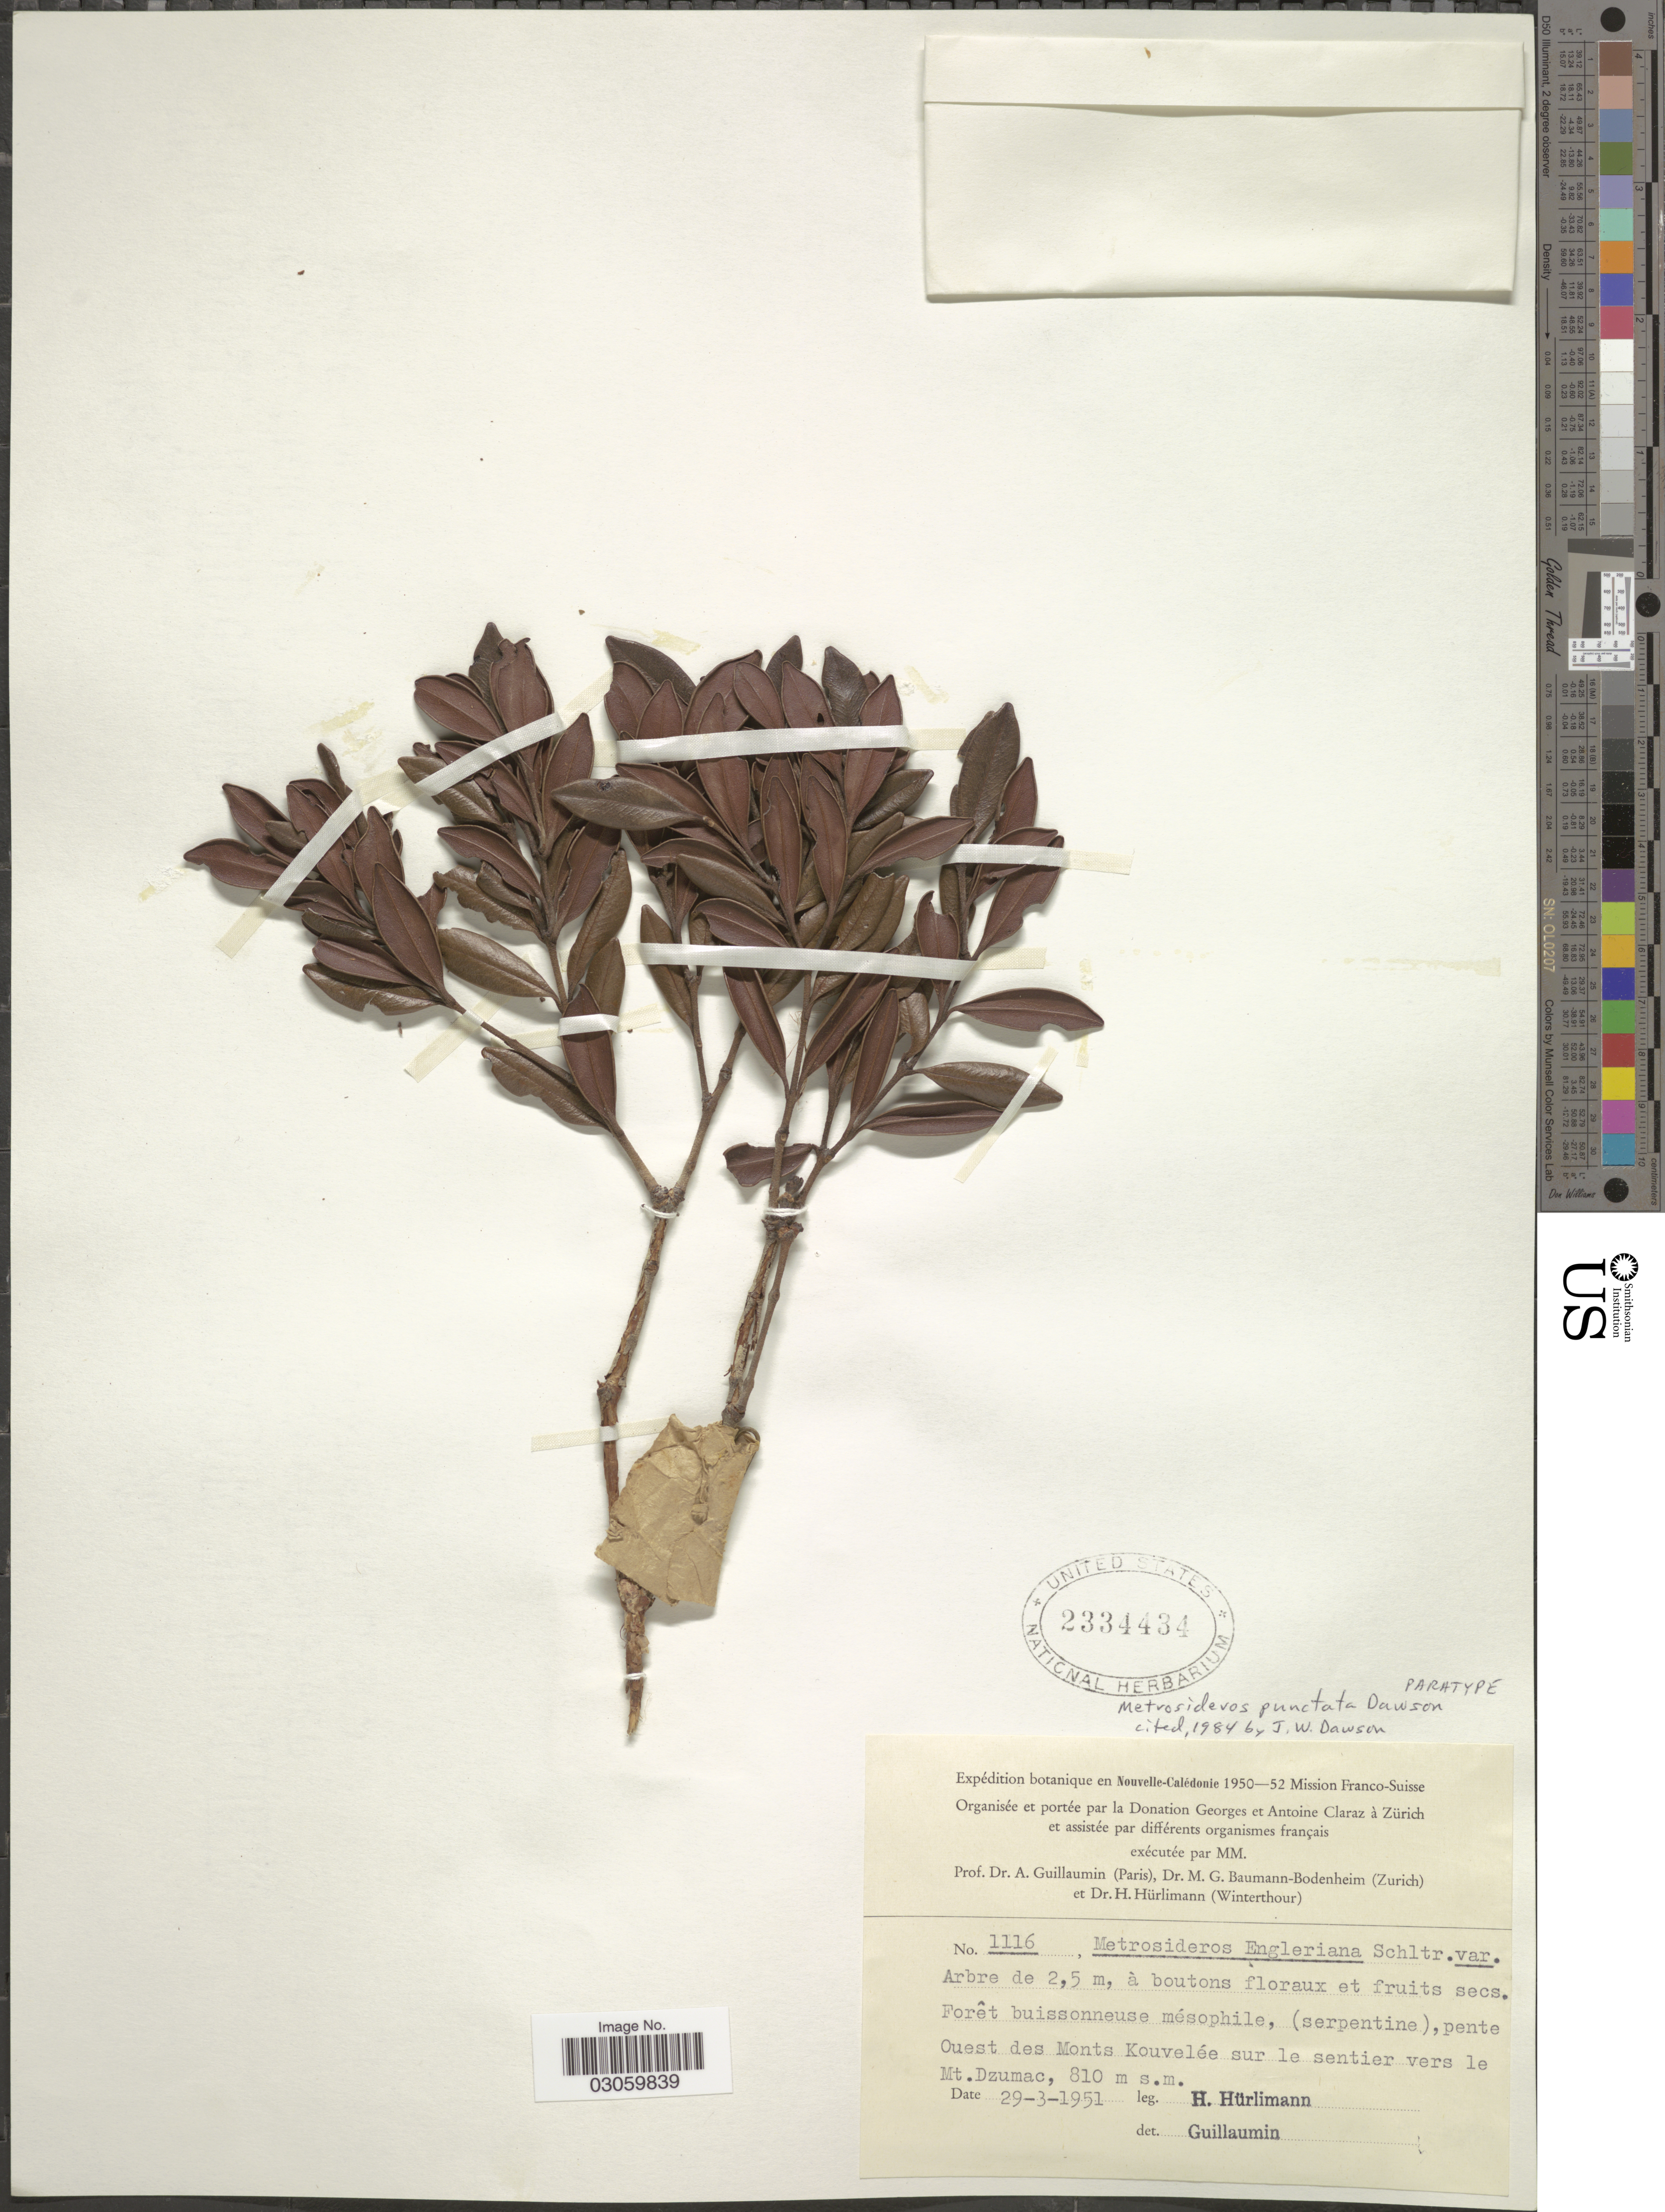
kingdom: Plantae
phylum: Tracheophyta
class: Magnoliopsida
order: Myrtales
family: Myrtaceae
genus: Metrosideros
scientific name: Metrosideros punctata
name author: J.W. Dawson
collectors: H. Hürlimann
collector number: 1116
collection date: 1951-03-29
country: New Caledonia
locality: Pente Ouest des Monts Kouvelée sur le sentier vers le Mt. Dzumac.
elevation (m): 810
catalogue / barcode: US 2334434